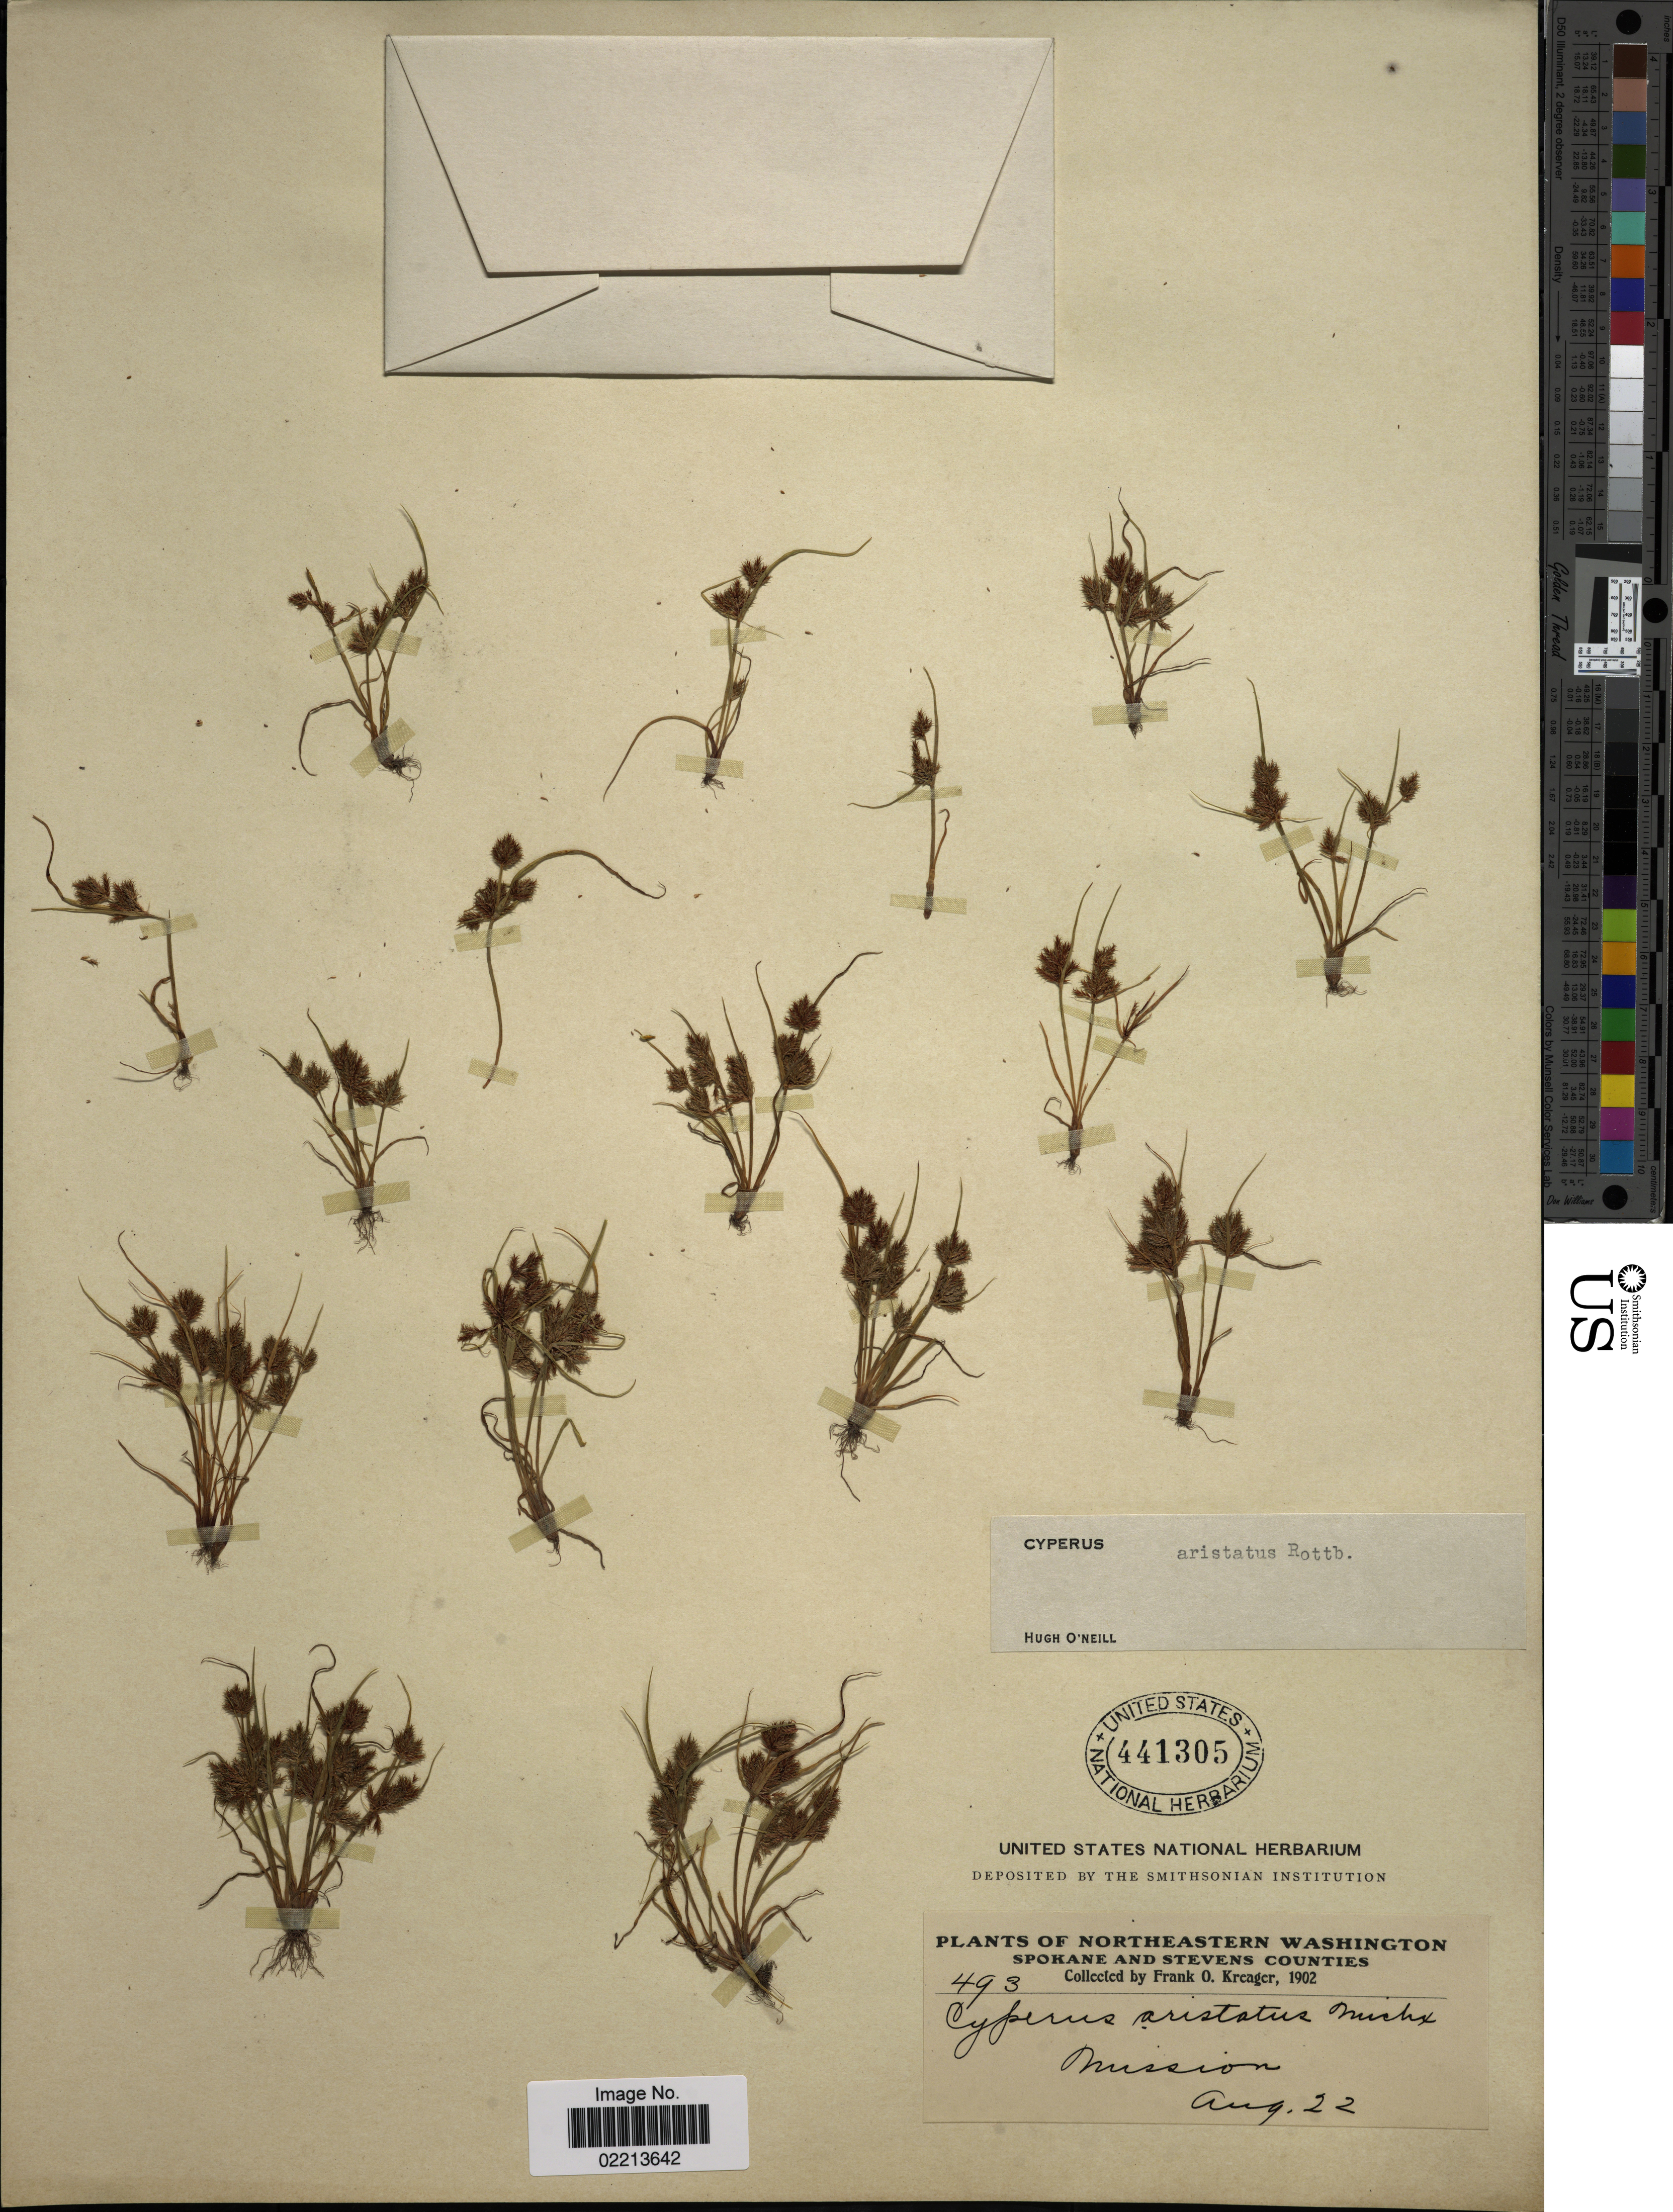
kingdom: Plantae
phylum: Tracheophyta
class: Liliopsida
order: Poales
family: Cyperaceae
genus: Cyperus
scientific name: Cyperus squarrosus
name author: L.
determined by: Strong, Mark T., (BOT), Smithsonian Institution - National Museum of Natural History (UNITED STATES)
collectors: F. Kreager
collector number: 493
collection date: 1902-08-22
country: United States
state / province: Washington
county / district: Spokane / Stevens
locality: Northeastern Washington, Spokane and Stevens Counties, Mission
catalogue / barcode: US 441305